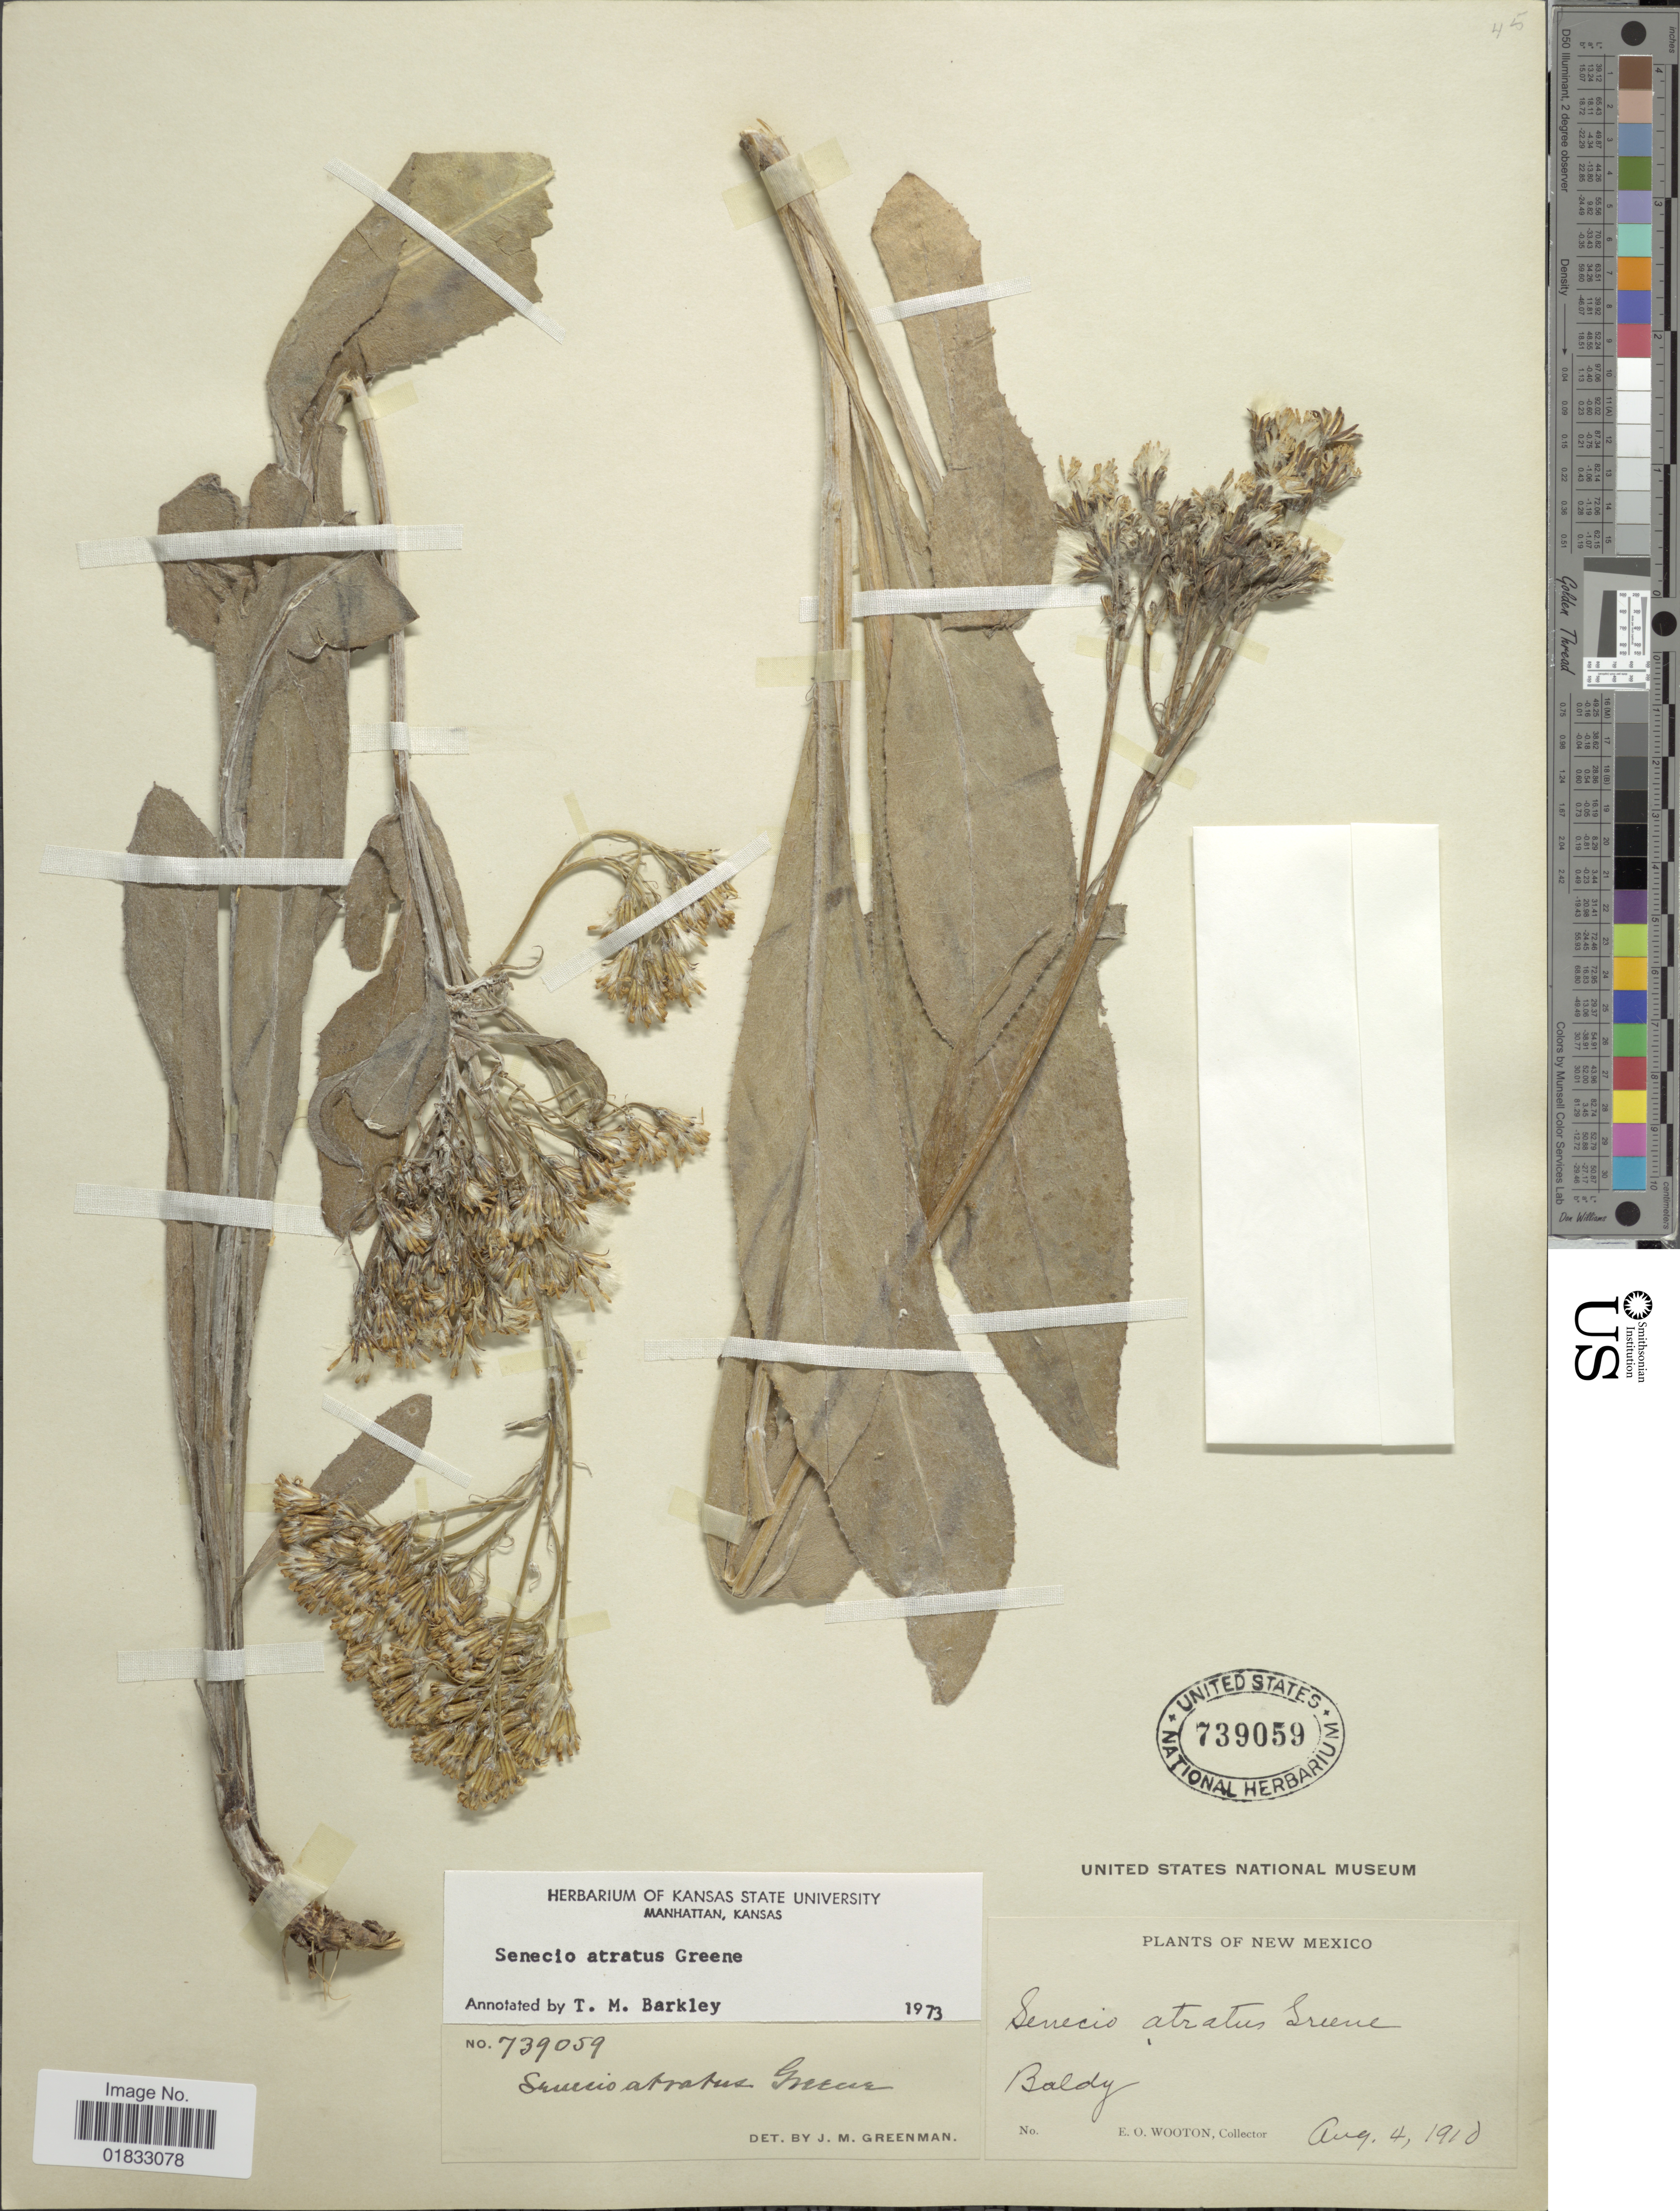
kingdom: Plantae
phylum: Tracheophyta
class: Magnoliopsida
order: Asterales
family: Asteraceae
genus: Senecio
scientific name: Senecio atratus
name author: Greene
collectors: E. O. Wooton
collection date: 1910-08-04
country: United States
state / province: New Mexico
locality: Baldy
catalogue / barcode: US 739059